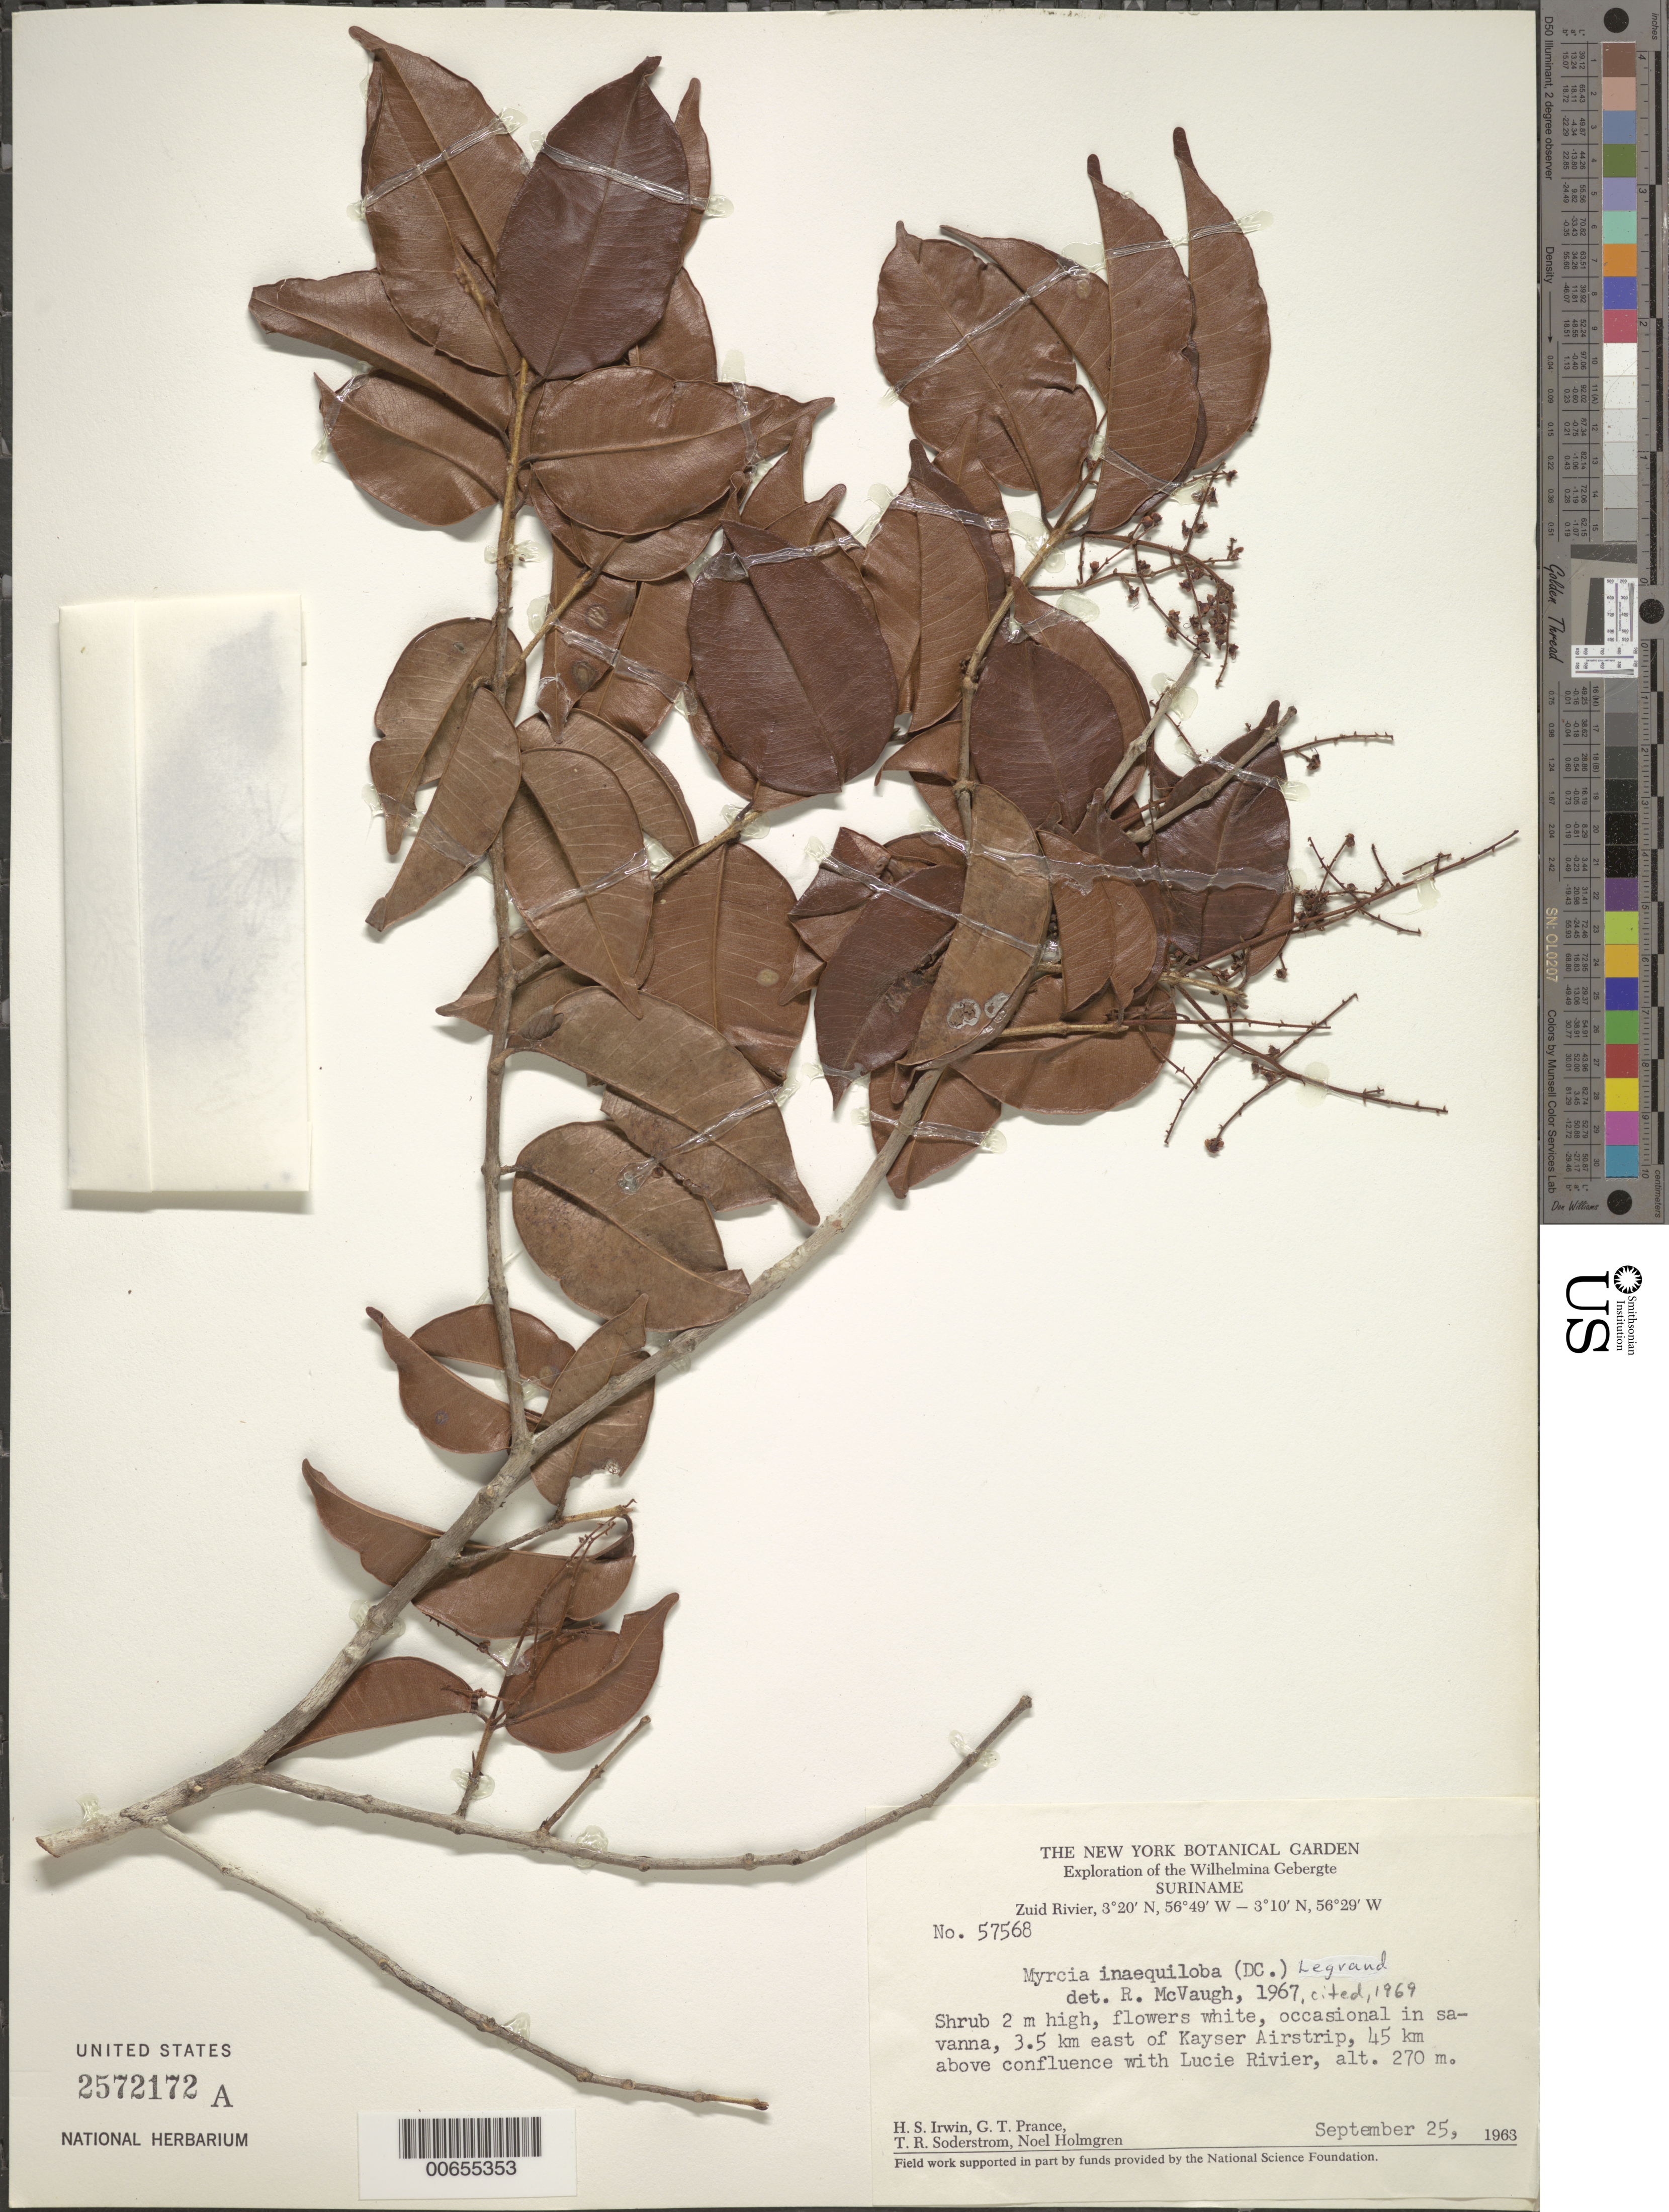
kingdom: Plantae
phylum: Tracheophyta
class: Magnoliopsida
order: Myrtales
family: Myrtaceae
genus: Myrcia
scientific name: Myrcia inaequiloba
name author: (DC.) D. Legrand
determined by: McVaugh, R.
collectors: H. Irwin, G. T. Prance, T. R. Soderstrom & N. H. Holmgren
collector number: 57568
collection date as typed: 25-Sep-63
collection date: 1963-09-25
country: Suriname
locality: Kayser Airstrip, Zuid R., 45 km above confl. with Lucie R., Wilhelmina Gebergte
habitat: Savanna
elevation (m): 270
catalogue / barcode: US 2572172